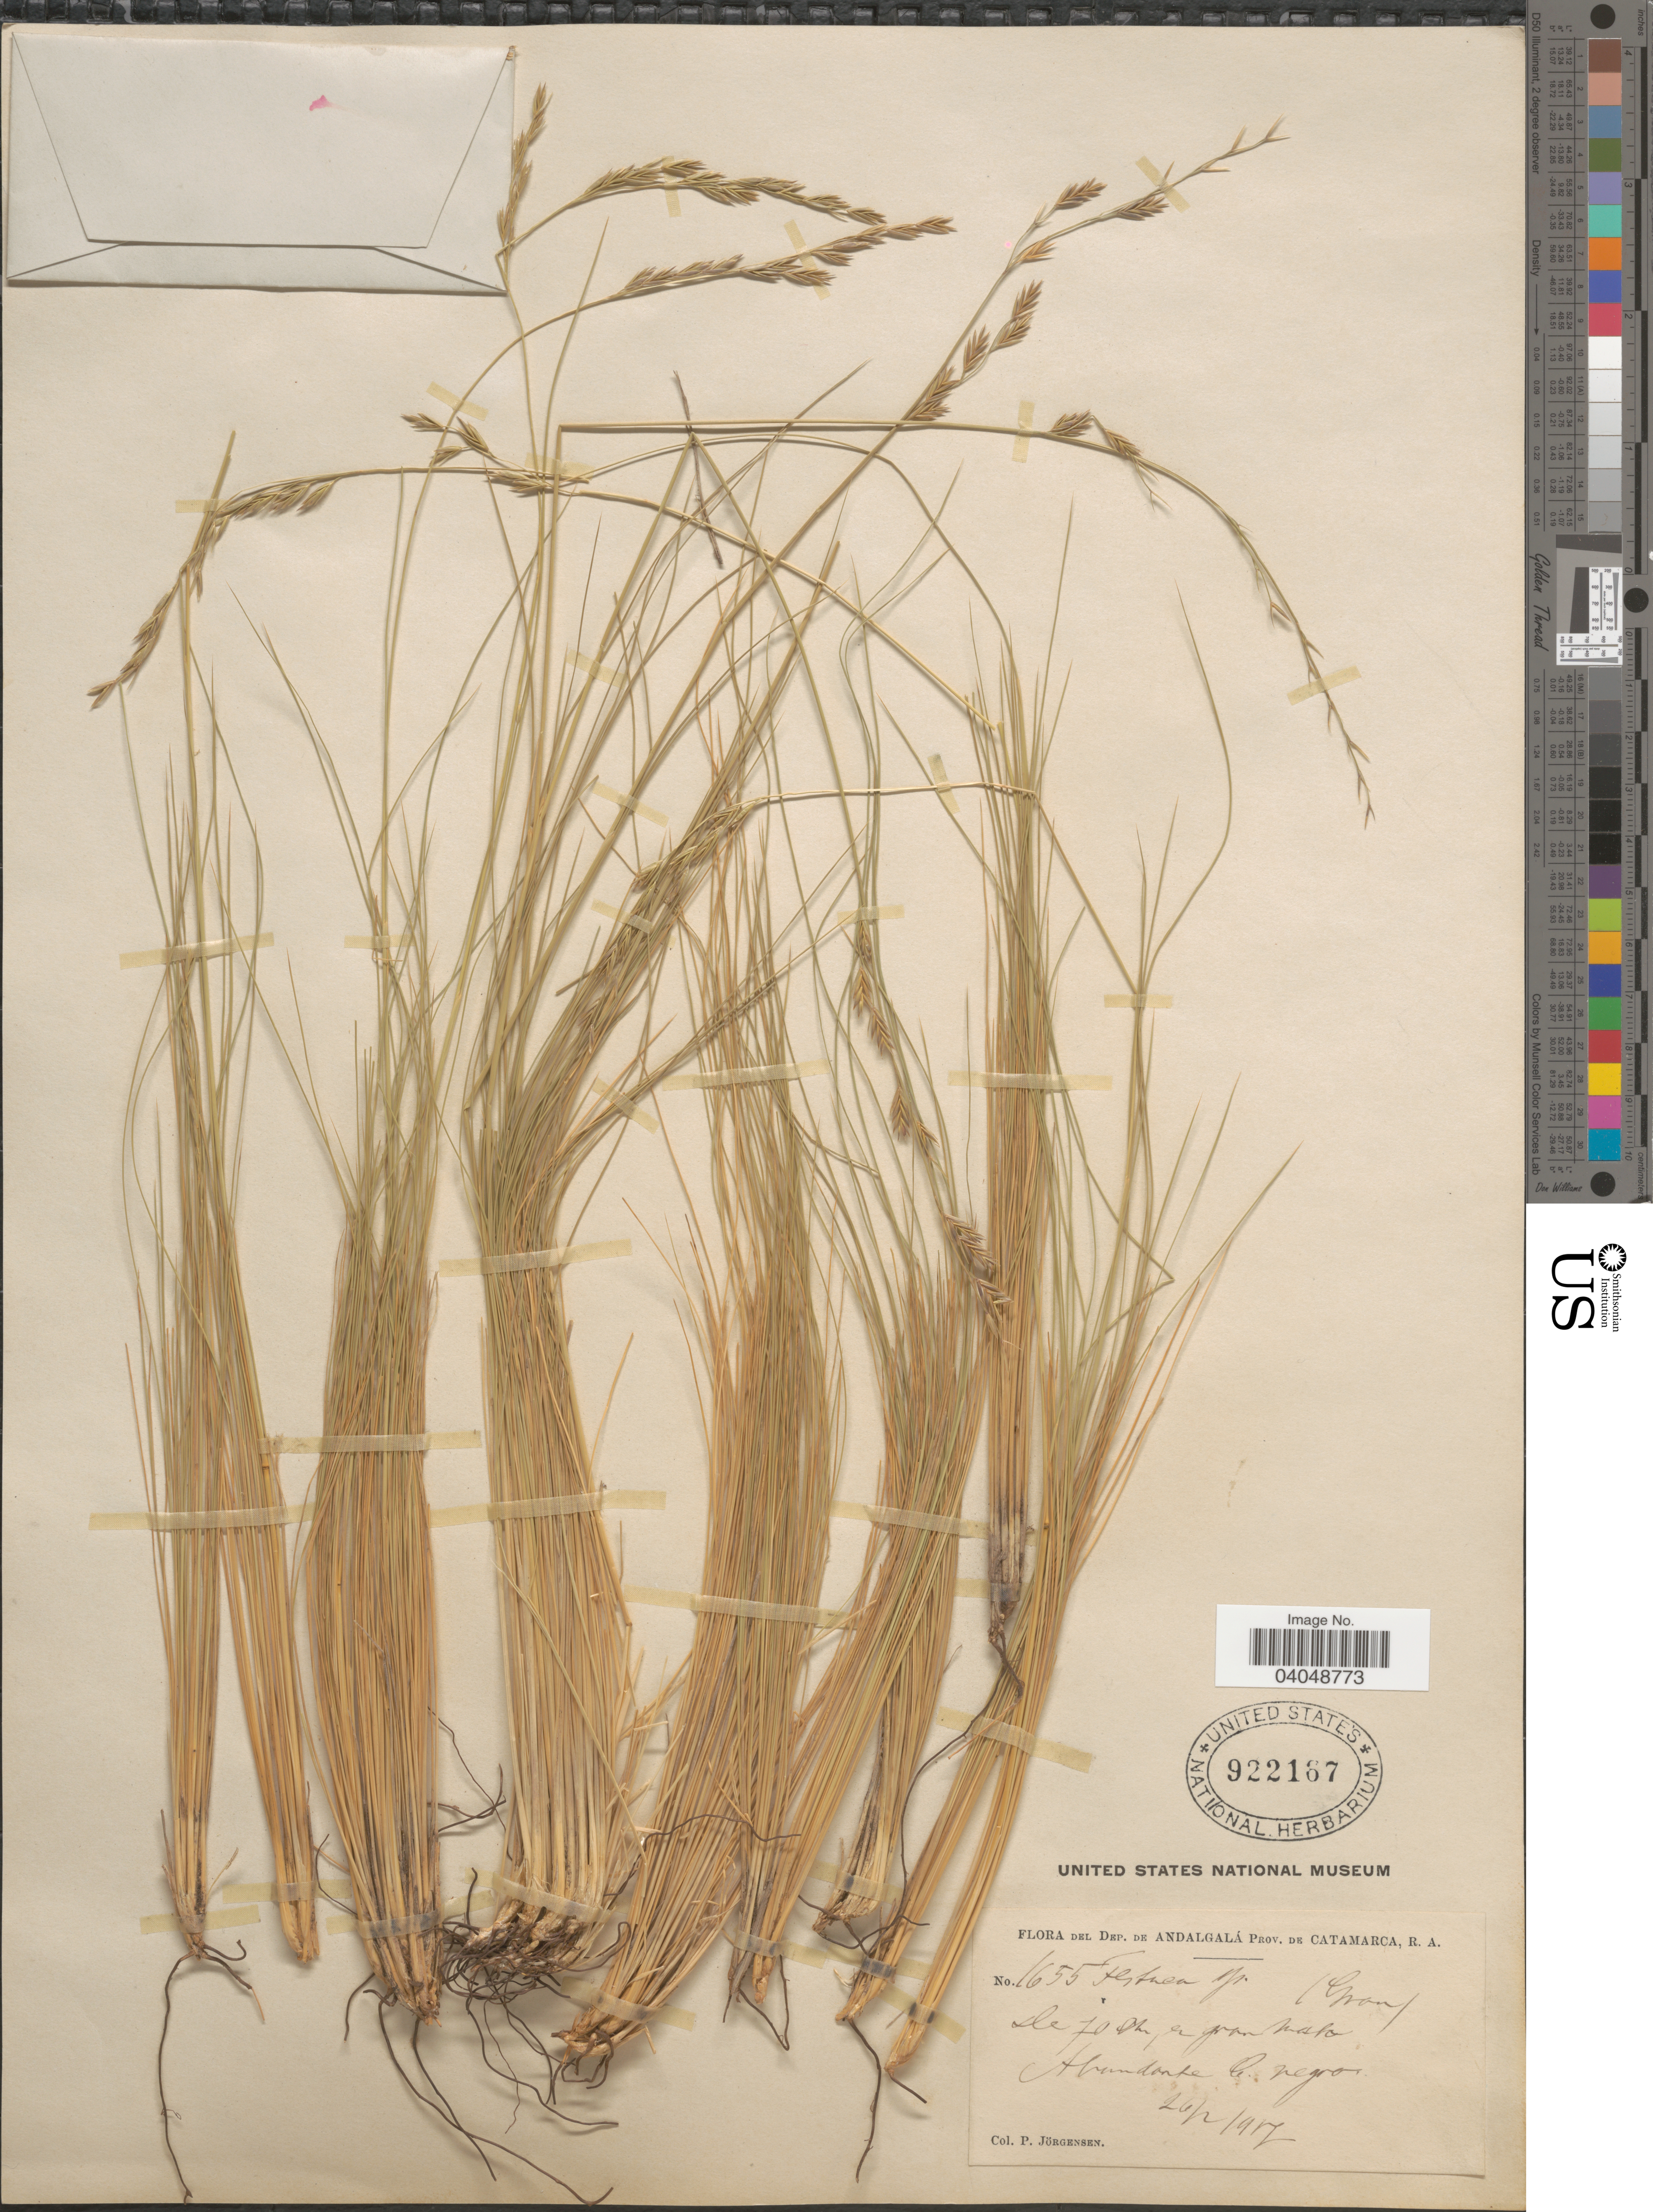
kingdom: Plantae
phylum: Tracheophyta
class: Liliopsida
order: Poales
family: Poaceae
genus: Festuca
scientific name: Festuca sp.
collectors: P. Jörgensen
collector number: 1655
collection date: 1917-02-26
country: Argentina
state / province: Catamarca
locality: Dep. de Andalgalá. C. Negro.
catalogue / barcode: US 922167